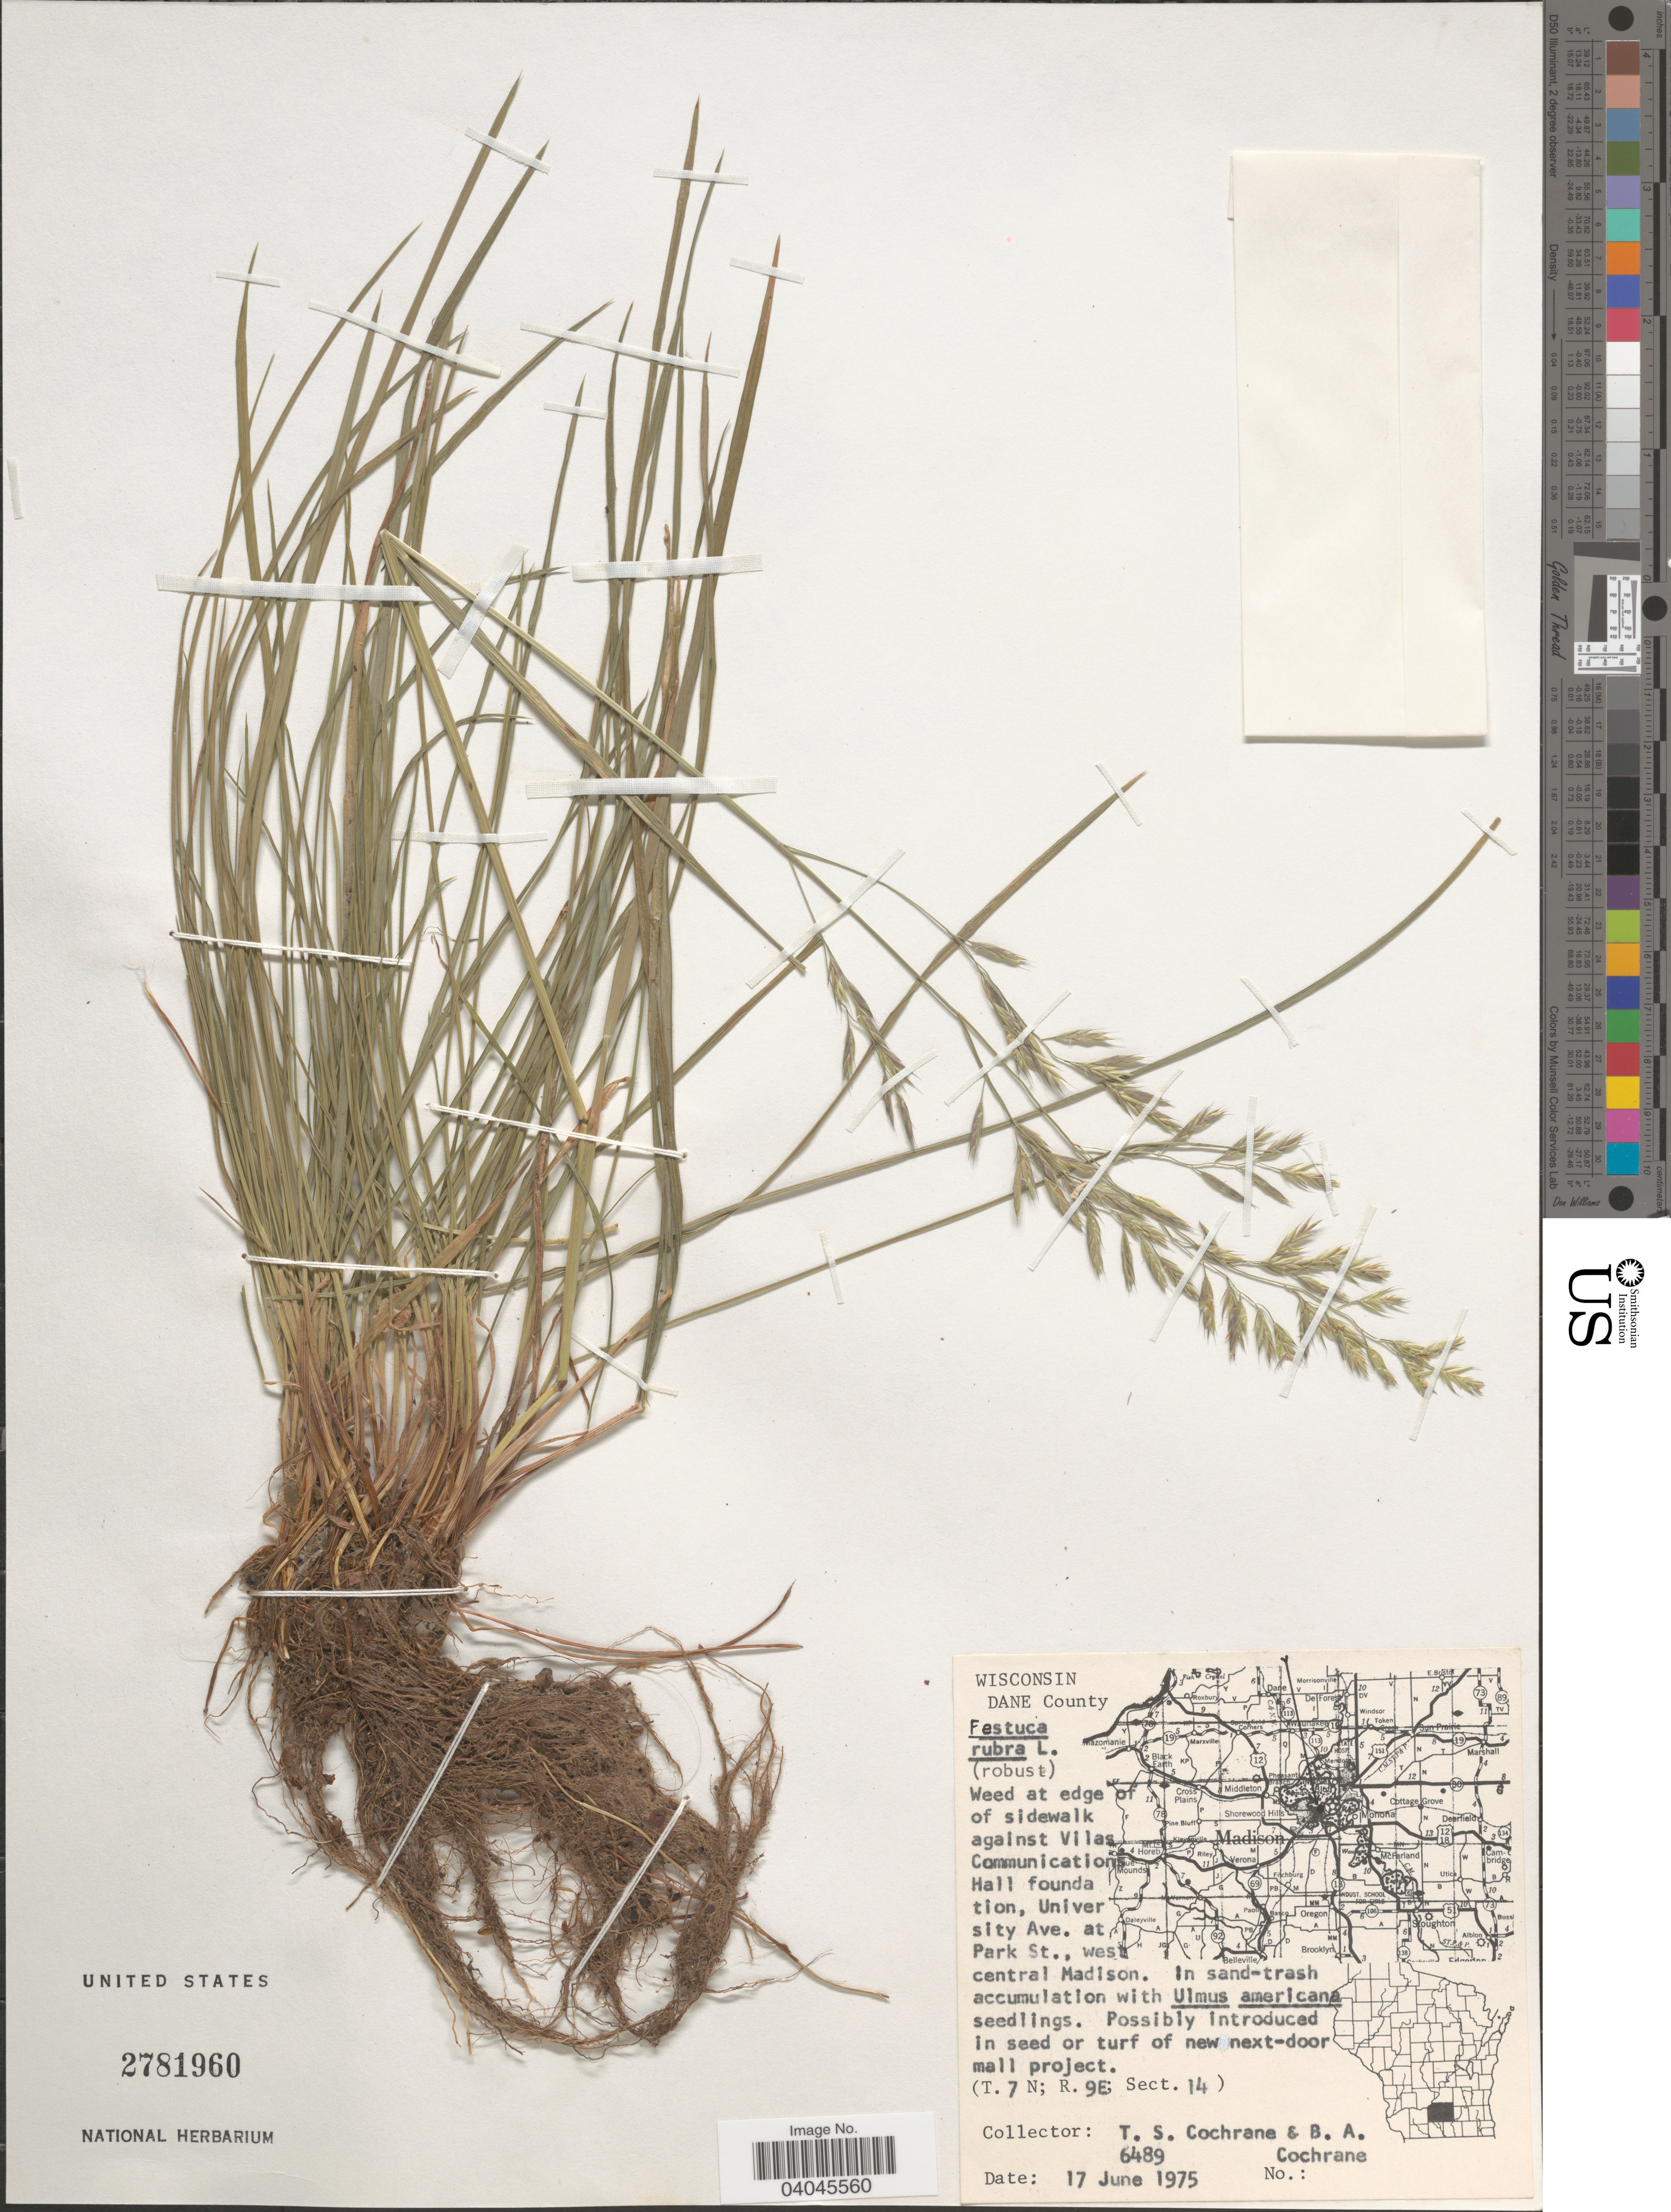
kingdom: Plantae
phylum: Tracheophyta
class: Liliopsida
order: Poales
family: Poaceae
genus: Festuca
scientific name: Festuca rubra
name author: L.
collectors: T. S. Cochrane & B. Cochrane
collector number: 6489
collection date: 1975-06-17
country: United States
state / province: Wisconsin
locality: Dane County. At edge of sidewalk against Vilas Communications Hall foundation, University Ave. at Park St., west central Madison. (T.7 N; R.9E; Sect. 14).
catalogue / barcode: US 2781960